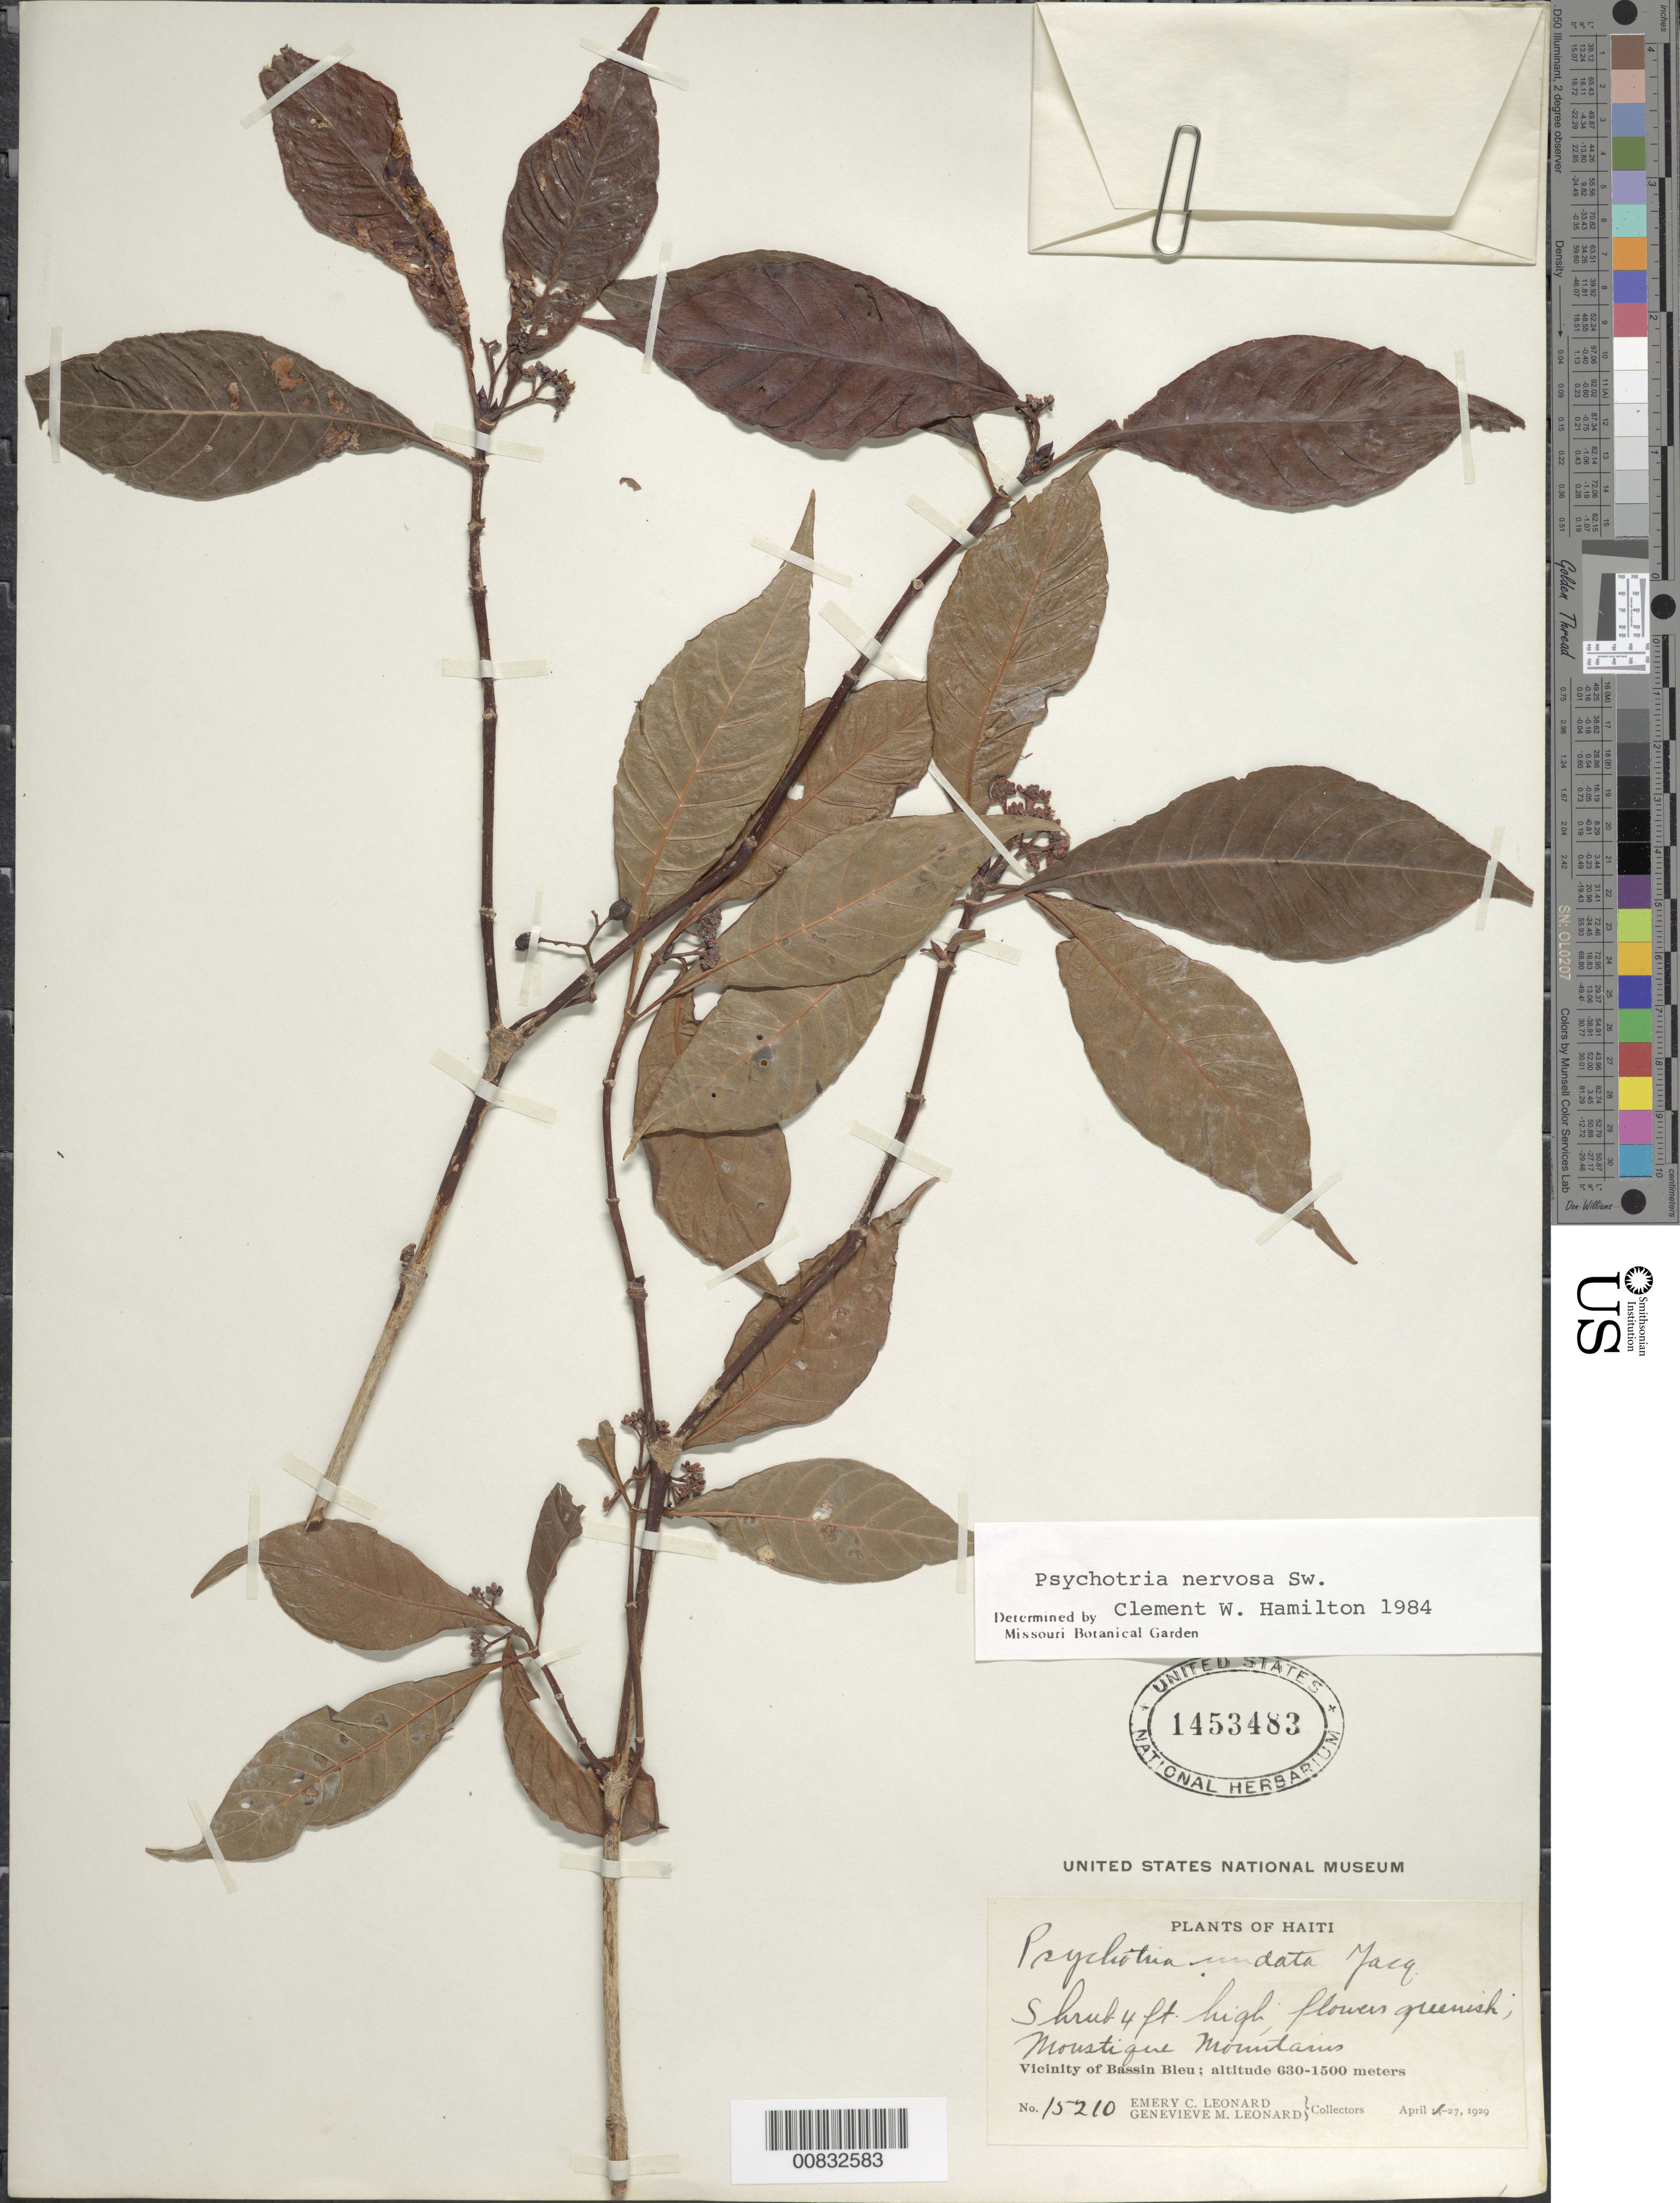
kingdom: Plantae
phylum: Tracheophyta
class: Magnoliopsida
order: Gentianales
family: Rubiaceae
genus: Psychotria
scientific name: Psychotria nervosa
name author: Sw.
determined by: Hamilton, C. W.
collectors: E. C. Leonard & G. M. Leonard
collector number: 15210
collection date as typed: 27 Apr 1929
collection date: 1929-04-27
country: Haiti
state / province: Nord-Ouest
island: Hispaniola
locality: Vicinity of Bassin Bleu, Moustique Mountains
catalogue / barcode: US 1453483